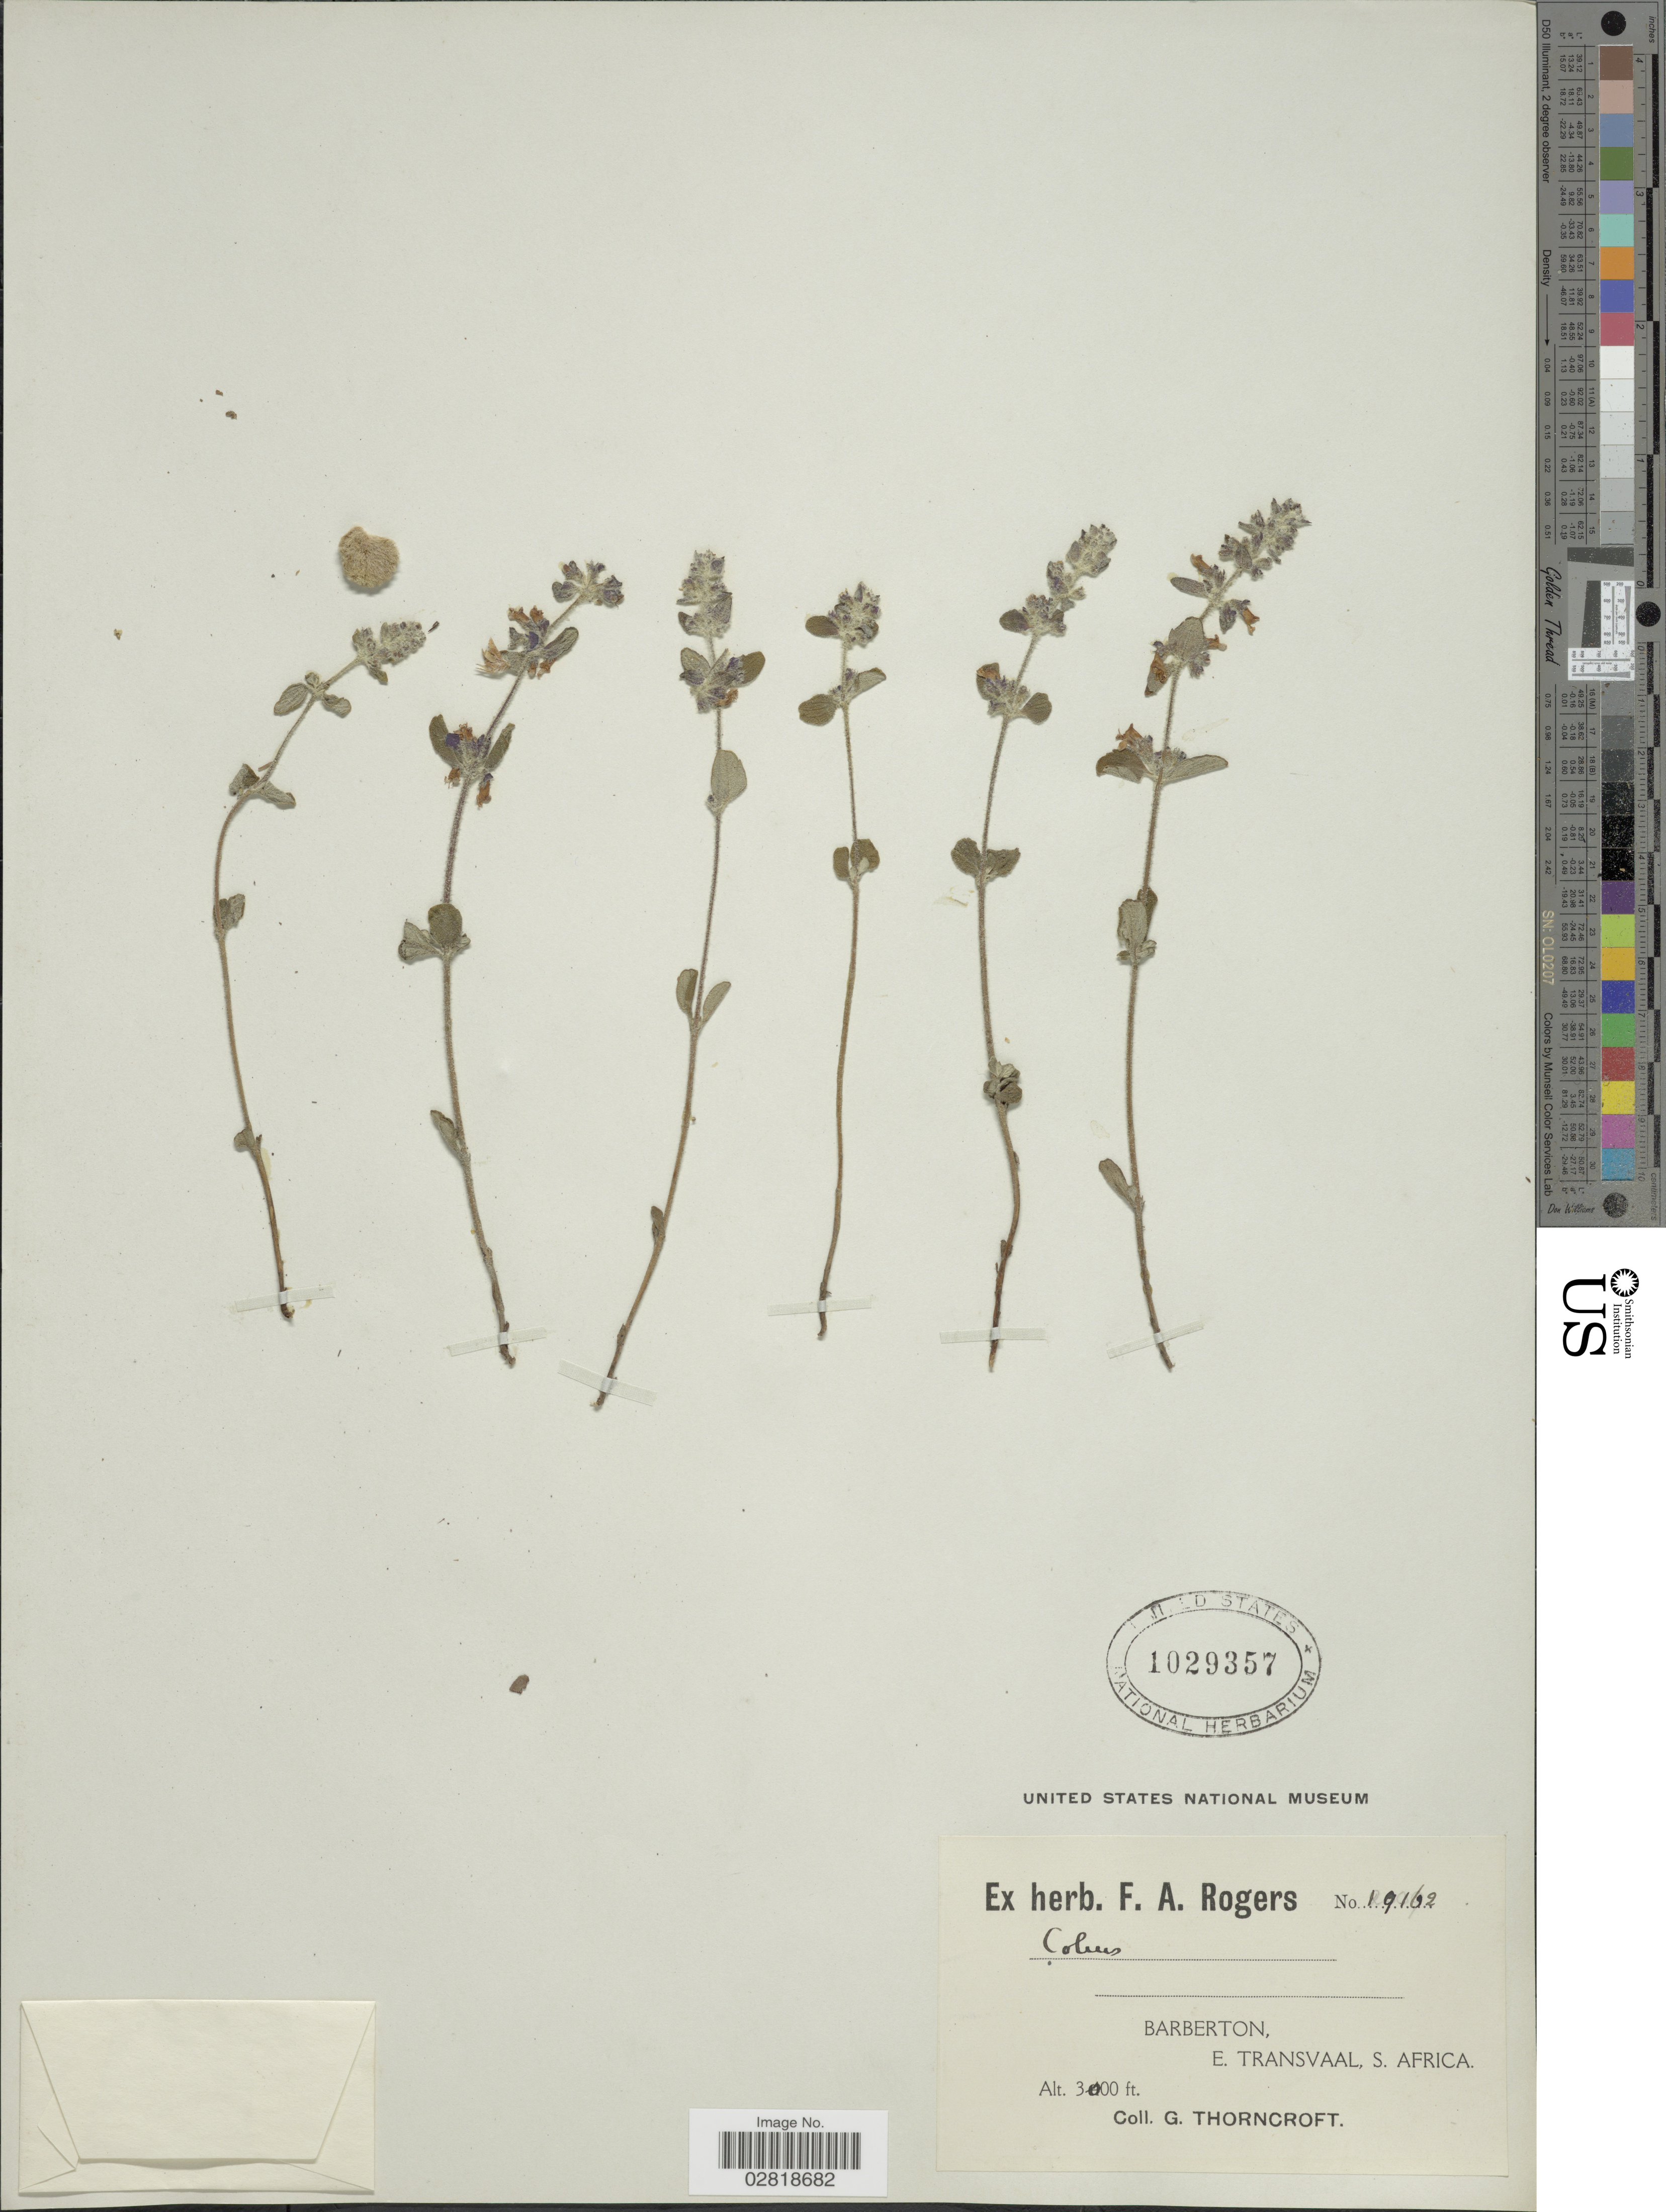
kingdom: Plantae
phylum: Tracheophyta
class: Magnoliopsida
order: Lamiales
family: Lamiaceae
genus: Plectranthus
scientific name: Plectranthus sp.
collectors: G. Thorncroft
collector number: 19162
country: South Africa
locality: Barberton, E. Transvaal.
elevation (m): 914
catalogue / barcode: US 1029357